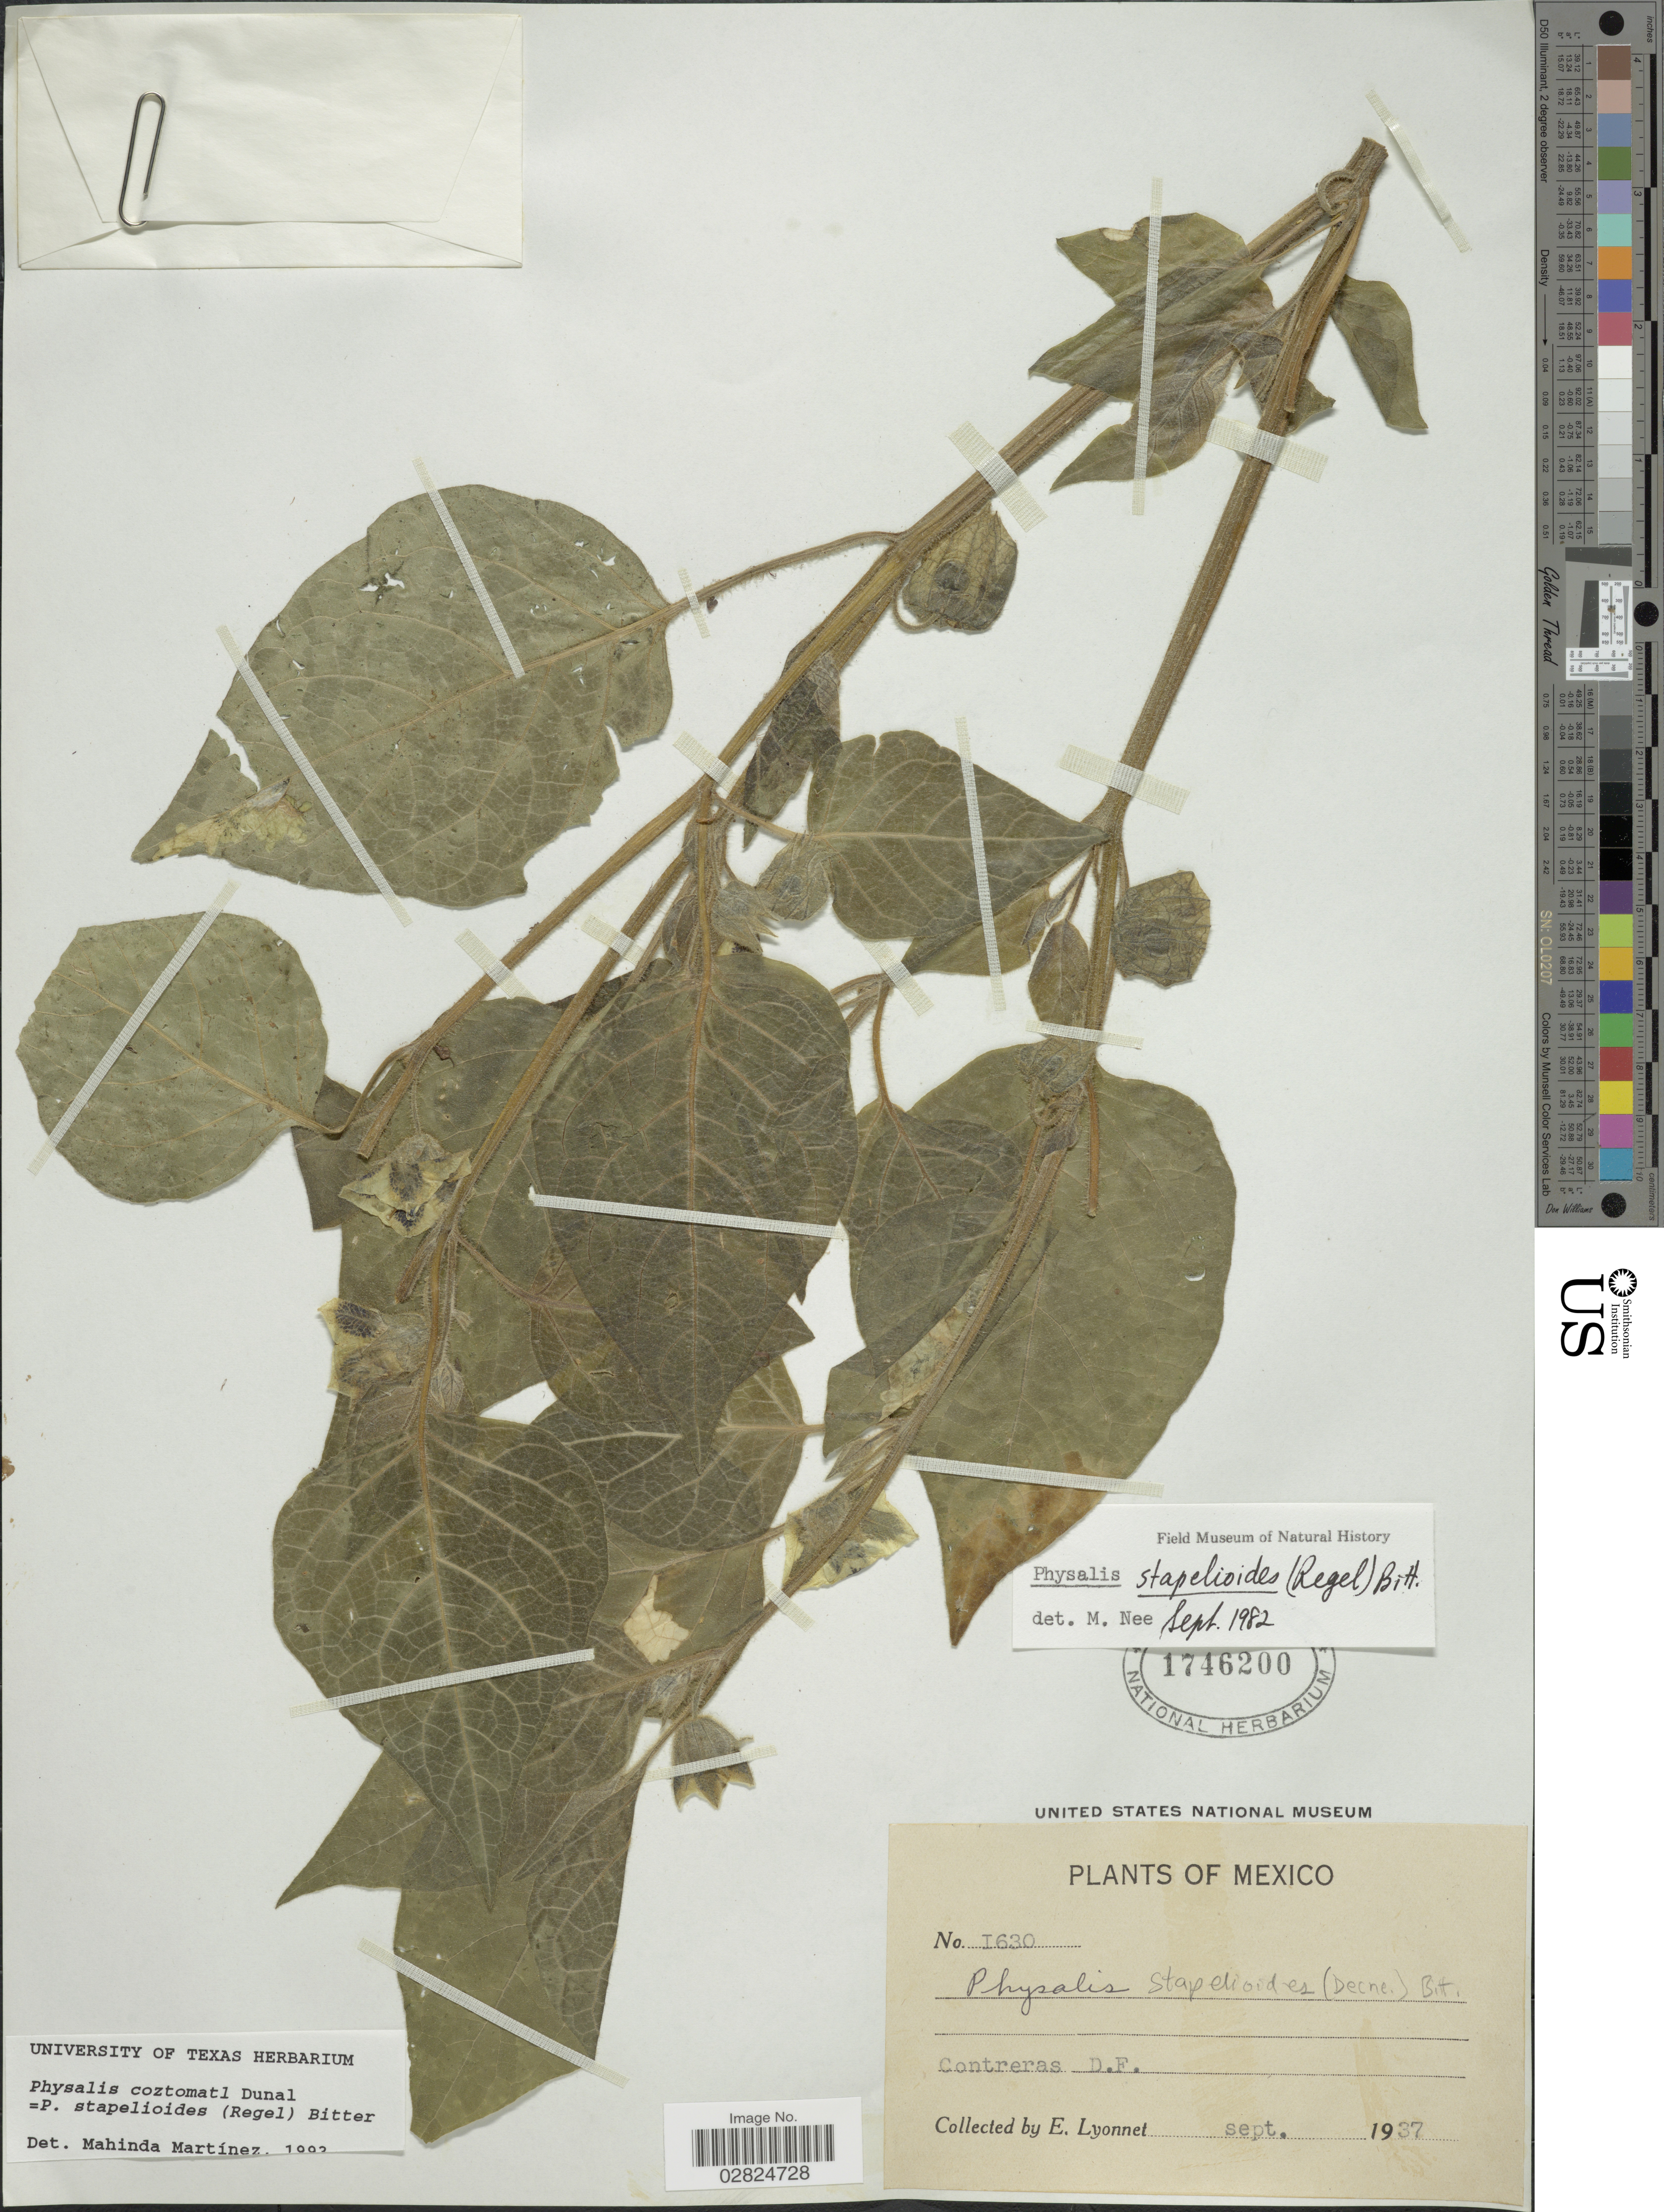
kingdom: Plantae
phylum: Tracheophyta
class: Magnoliopsida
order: Solanales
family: Solanaceae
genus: Physalis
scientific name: Physalis coztomatl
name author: Dunal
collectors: E. Lyonnet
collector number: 1630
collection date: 1937-09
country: Mexico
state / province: Distrito Federal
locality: Contreras.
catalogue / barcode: US 1746200